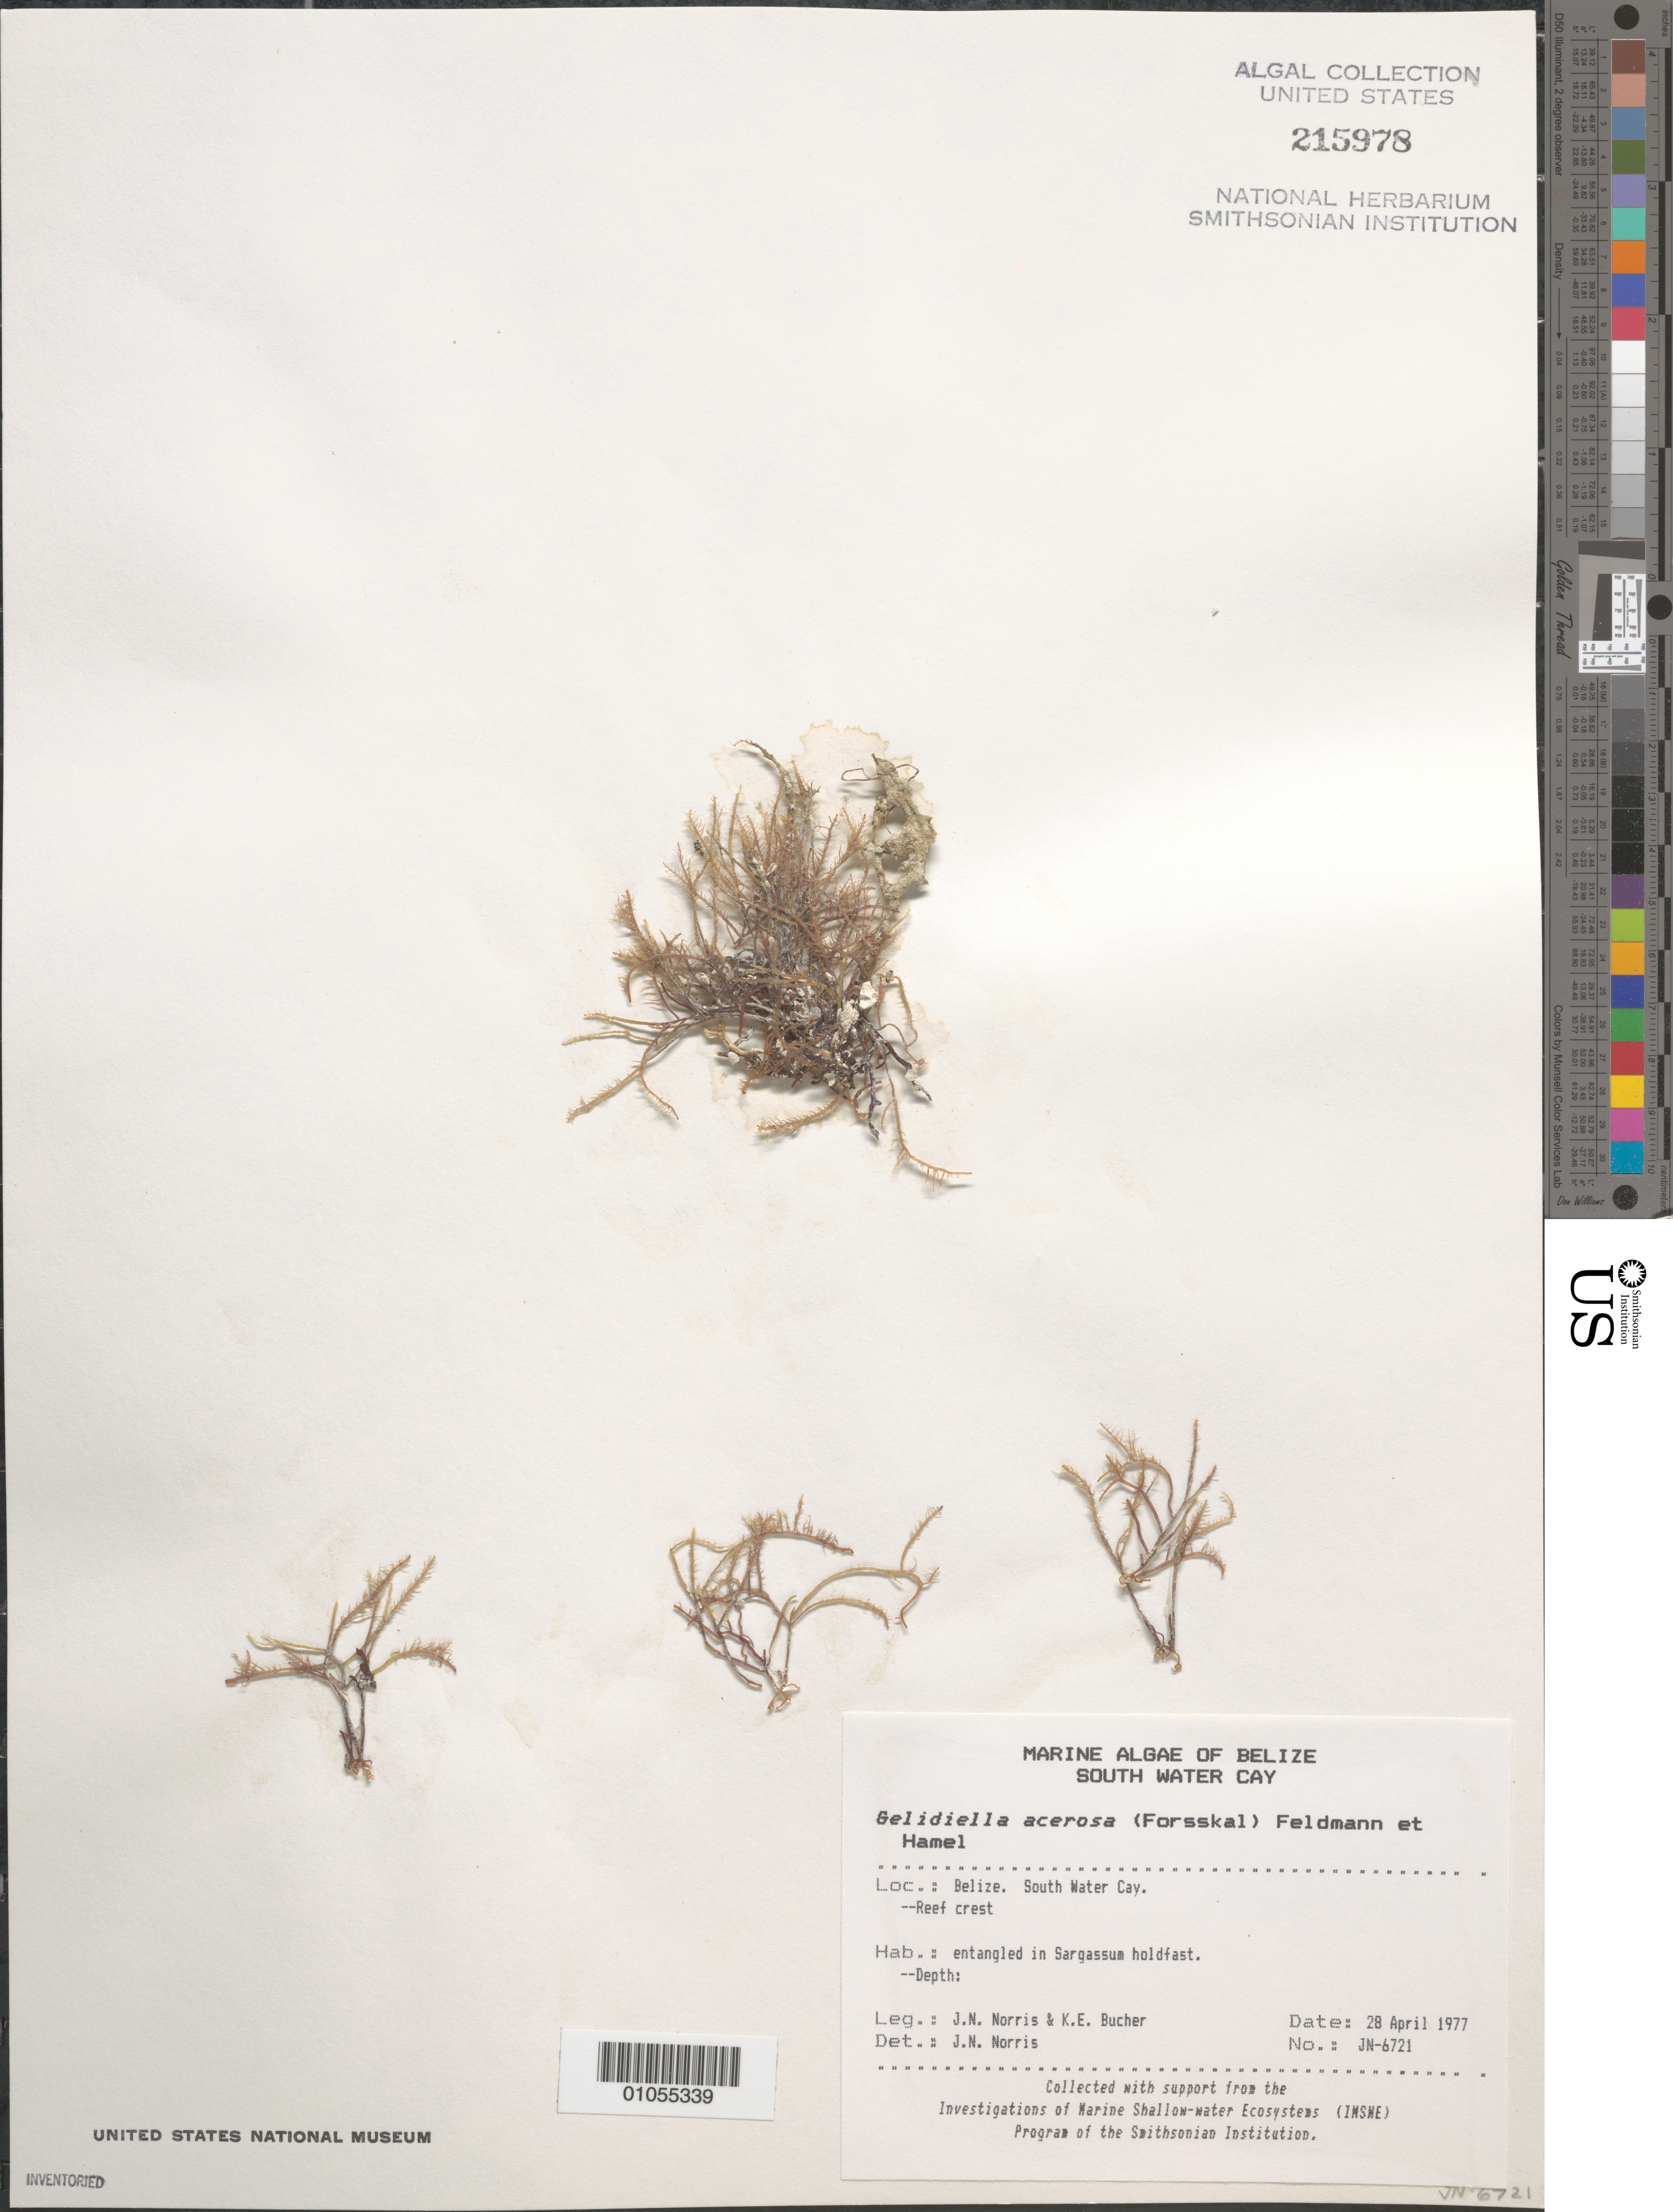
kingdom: Plantae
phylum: Rhodophyta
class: Florideophyceae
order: Gelidiales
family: Gelidiellaceae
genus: Gelidiella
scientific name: Gelidiella acerosa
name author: (Forssk.) Feldmann & G. Hamel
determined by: Norris, James N.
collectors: J. N. Norris & K. E. Bucher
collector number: JN-6721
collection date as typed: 28 Apr 1977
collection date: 1977-04-28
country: Belize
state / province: Stann Creek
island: South Water Cay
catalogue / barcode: US 215978